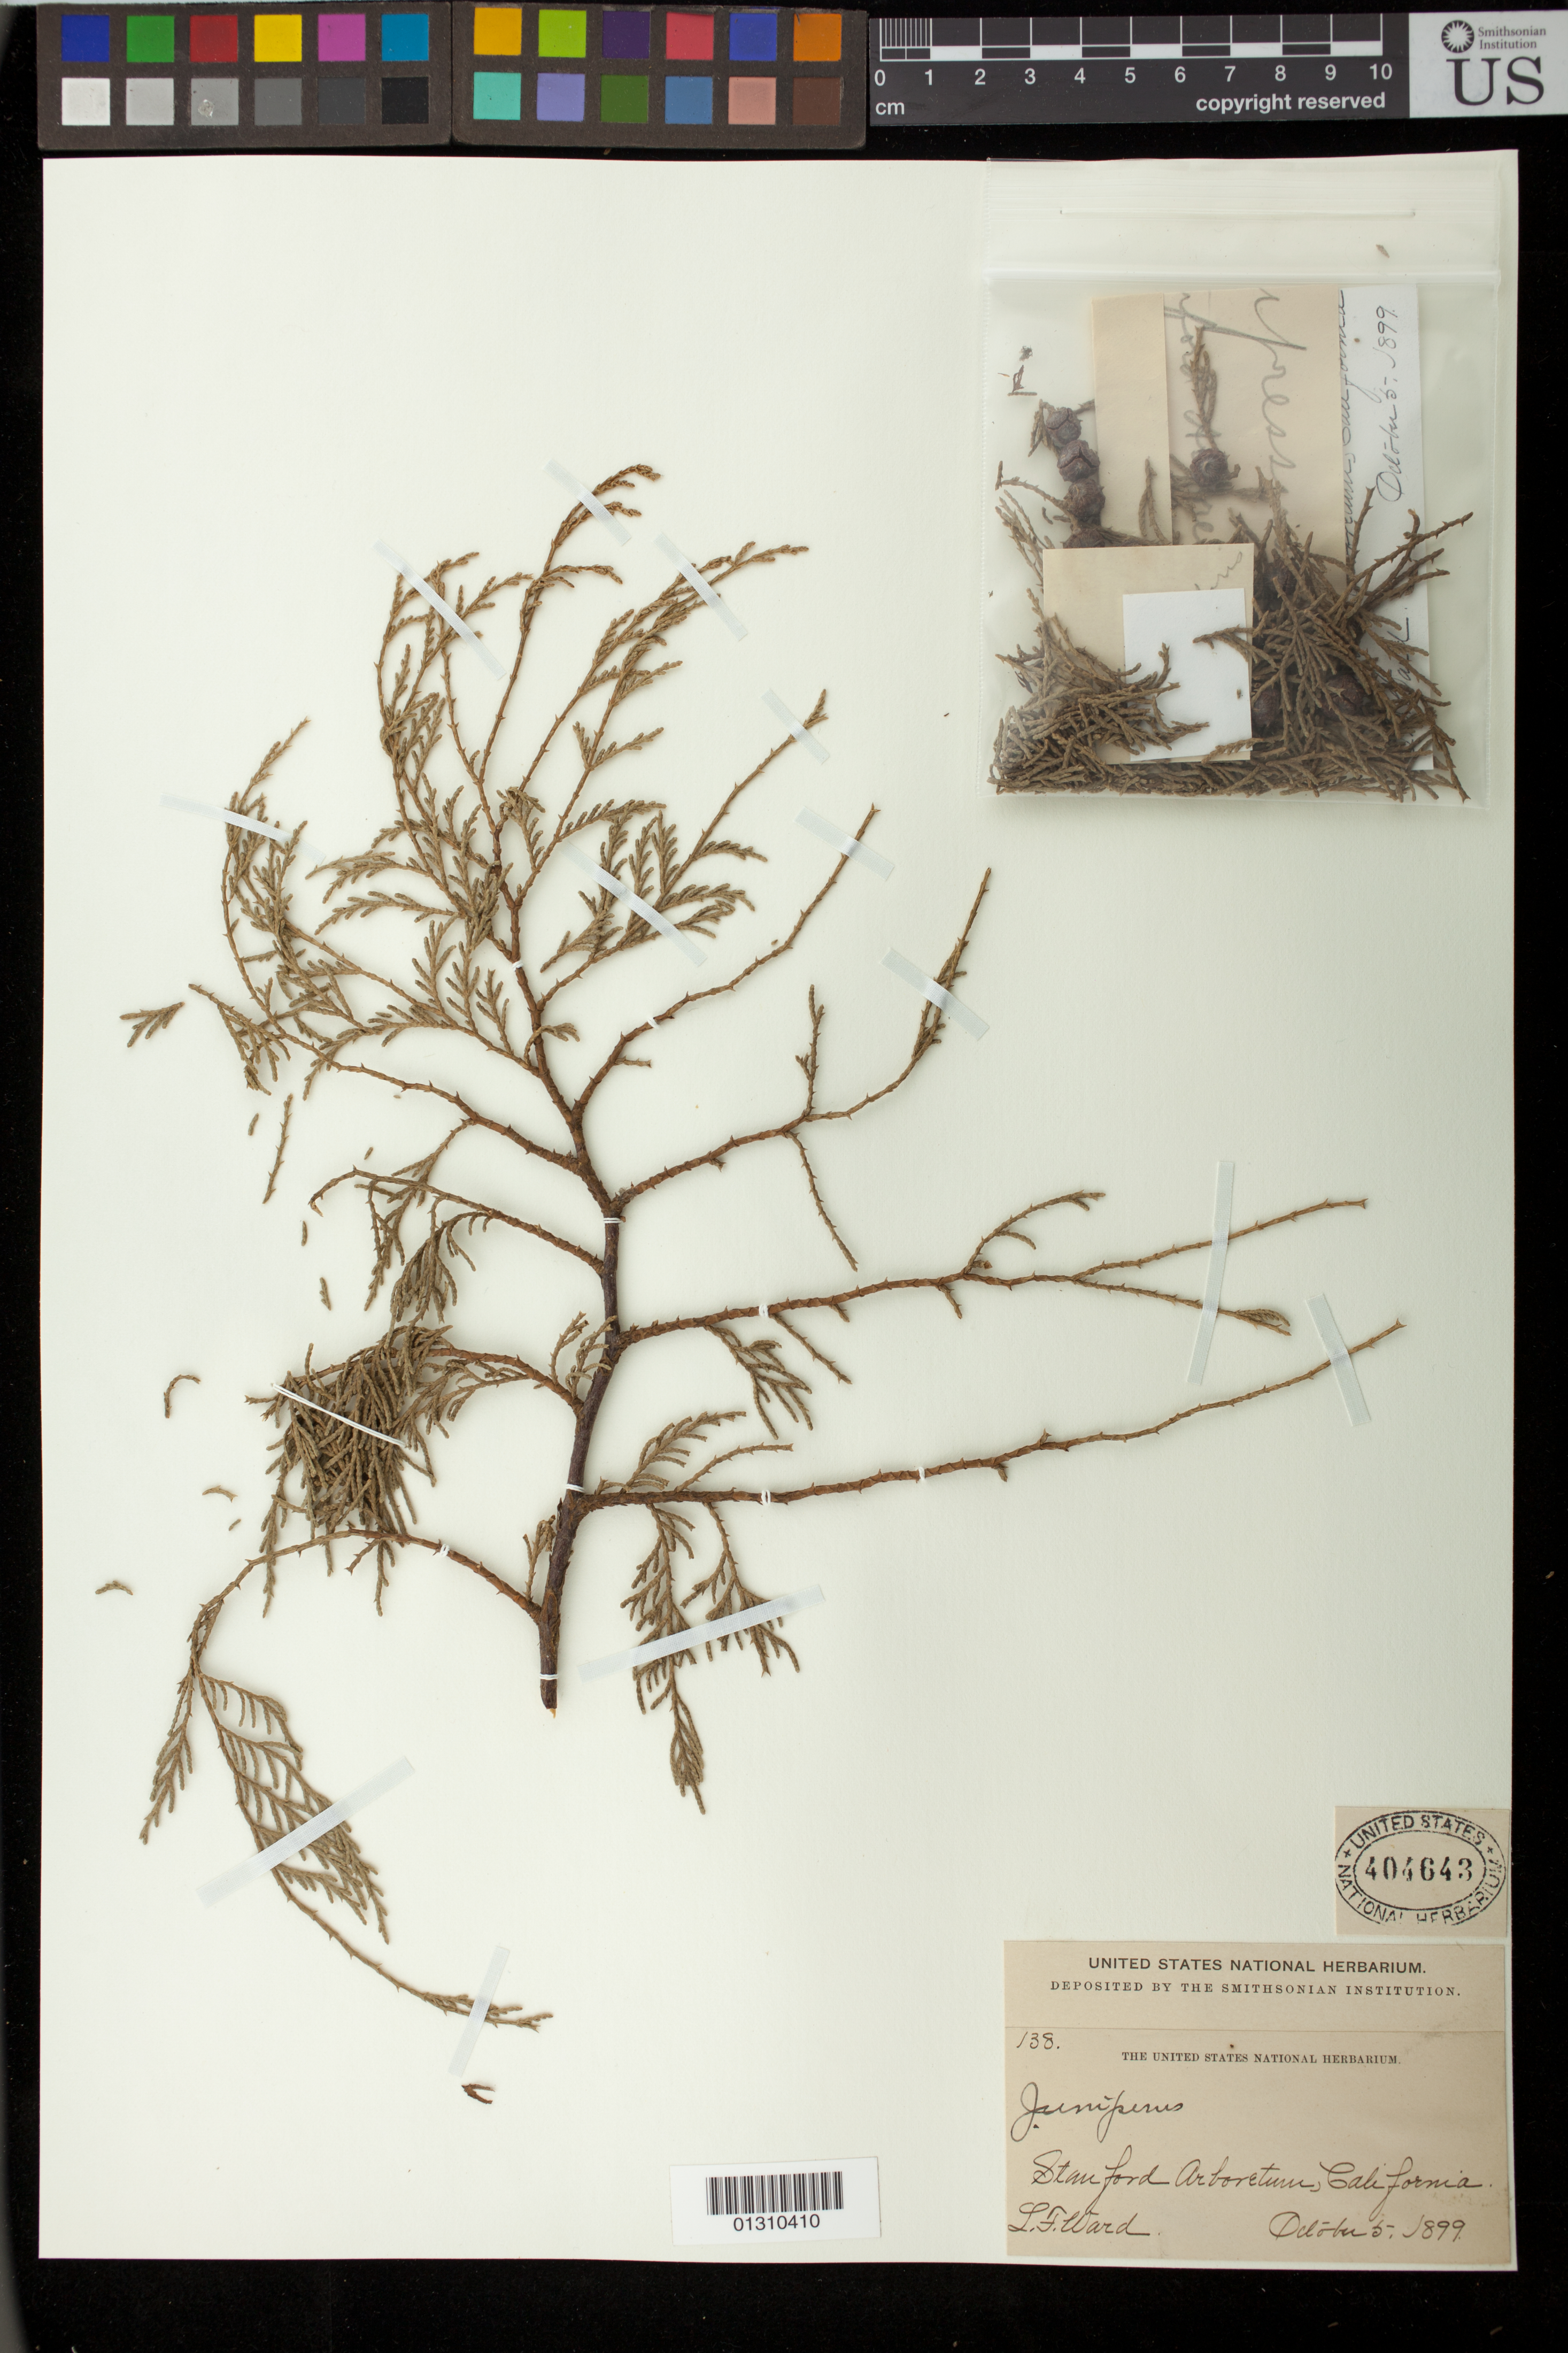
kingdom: Plantae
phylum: Tracheophyta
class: Pinopsida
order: Pinales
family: Cupressaceae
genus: Juniperus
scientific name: Juniperus sp.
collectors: L. F. Ward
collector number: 138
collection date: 1899-10-05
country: United States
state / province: California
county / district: Santa Clara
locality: Stanford Arboretum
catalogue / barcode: US 404643